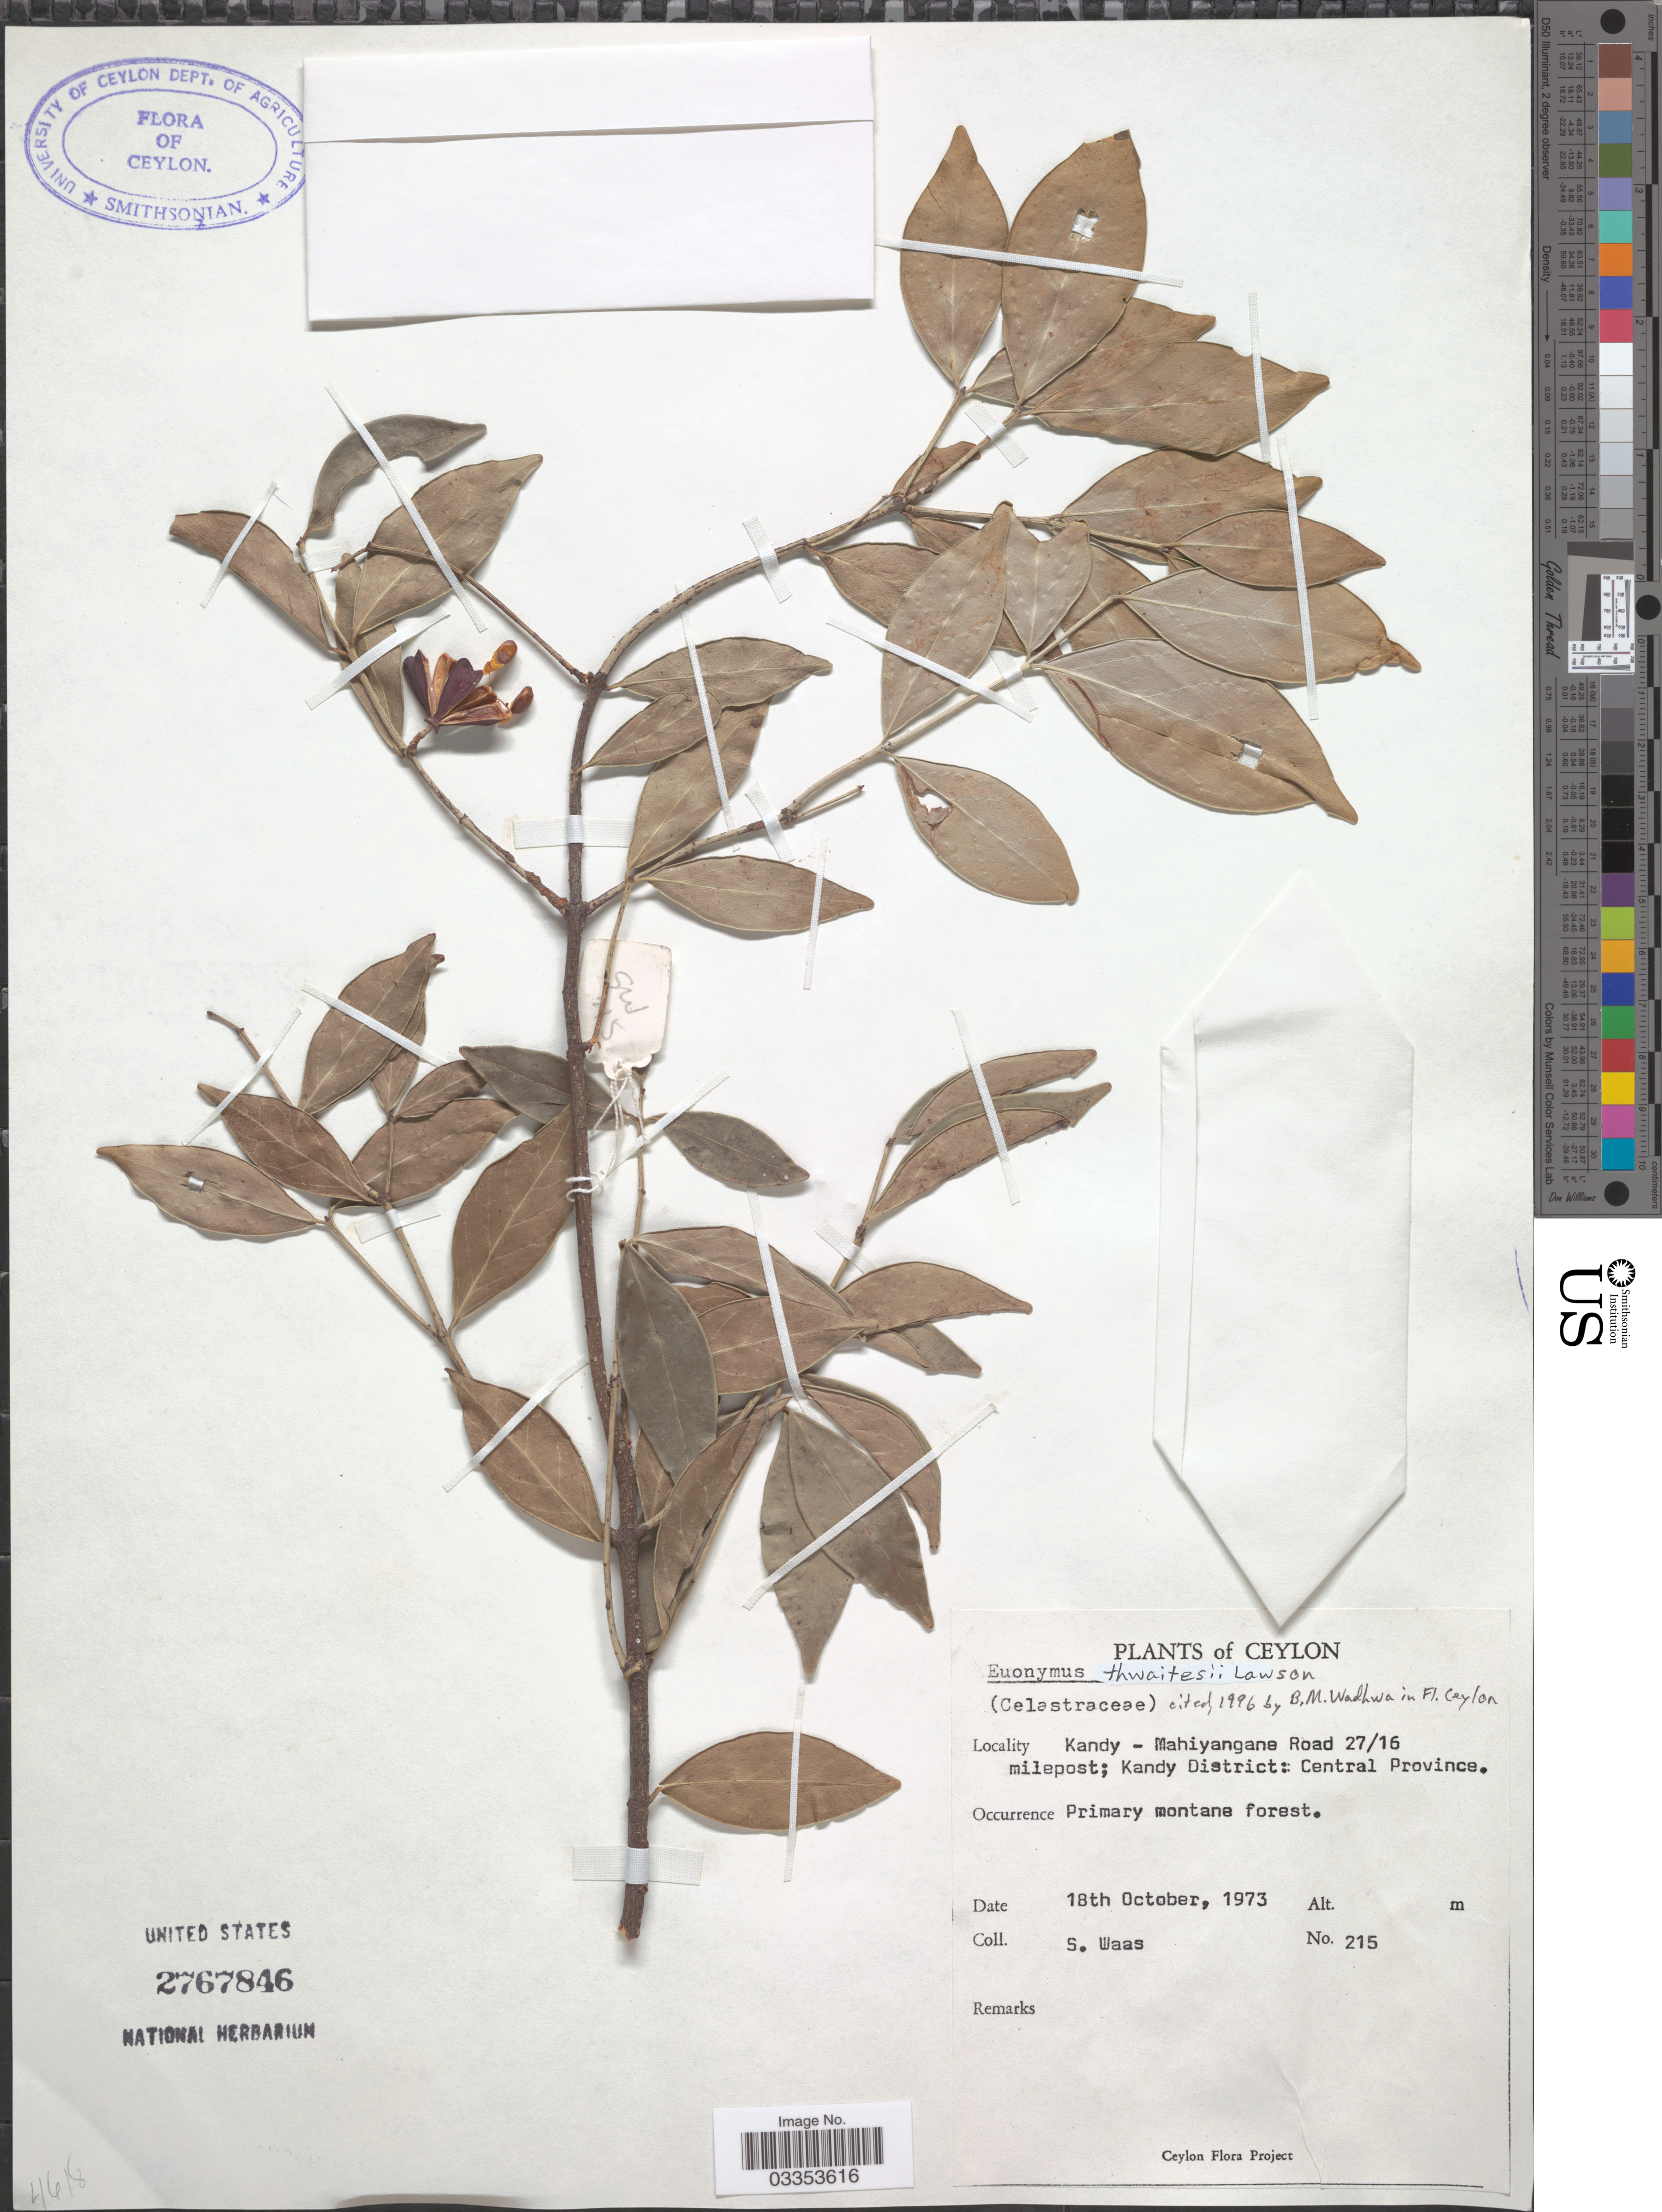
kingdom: Plantae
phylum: Tracheophyta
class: Magnoliopsida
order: Celastrales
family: Celastraceae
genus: Euonymus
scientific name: Euonymus thwaitesii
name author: M.A. Lawson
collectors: S. Waas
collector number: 215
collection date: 1973-10-18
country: Sri Lanka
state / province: Central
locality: Ceylon. Kandy - Mahiyangane Road 27/16 milepost; Kandy District.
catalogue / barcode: US 2767846